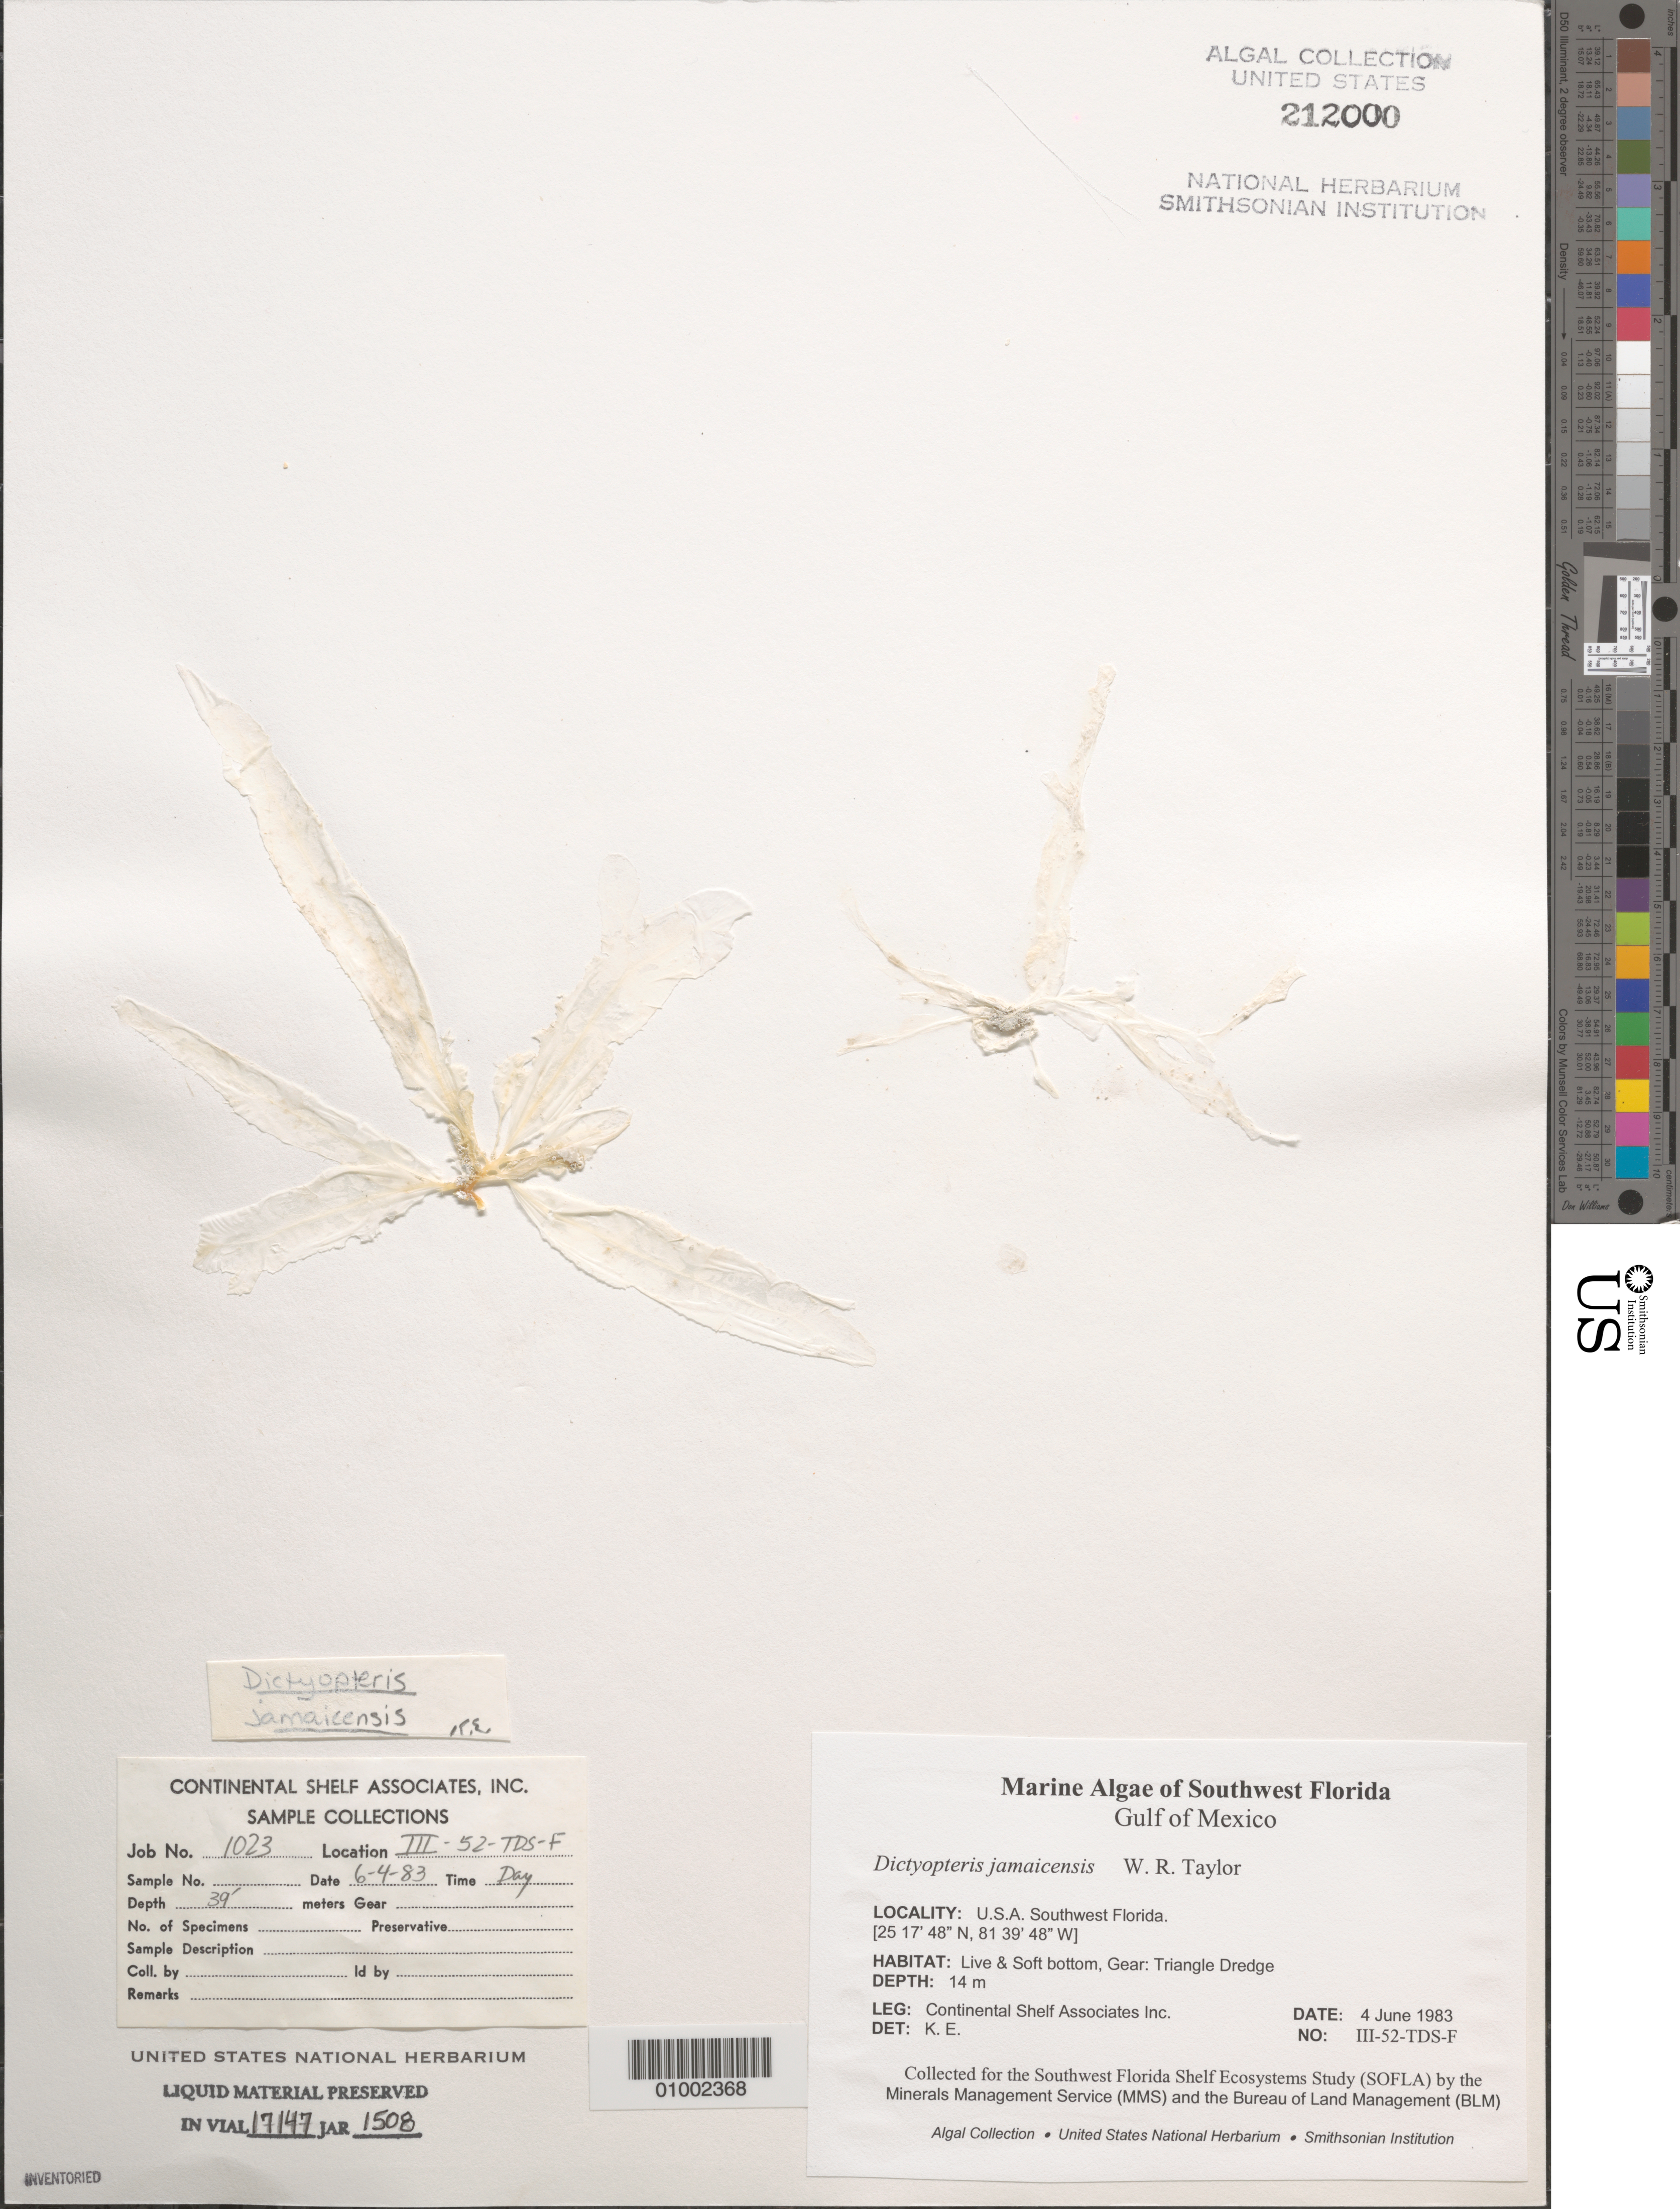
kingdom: Chromista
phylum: Ochrophyta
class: Phaeophyceae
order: Dictyotales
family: Dictyotaceae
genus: Dictyopteris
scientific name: Dictyopteris jamaicensis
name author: W.R. Taylor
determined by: E., K.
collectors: Continental Shelf Associates Inc.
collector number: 1023-III-52-F-TDS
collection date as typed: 04 Jun 1983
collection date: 1983-06-04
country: United States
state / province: Florida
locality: Gulf of Mexico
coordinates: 25 17'48"N, 81 39'48"W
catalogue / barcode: US 212000